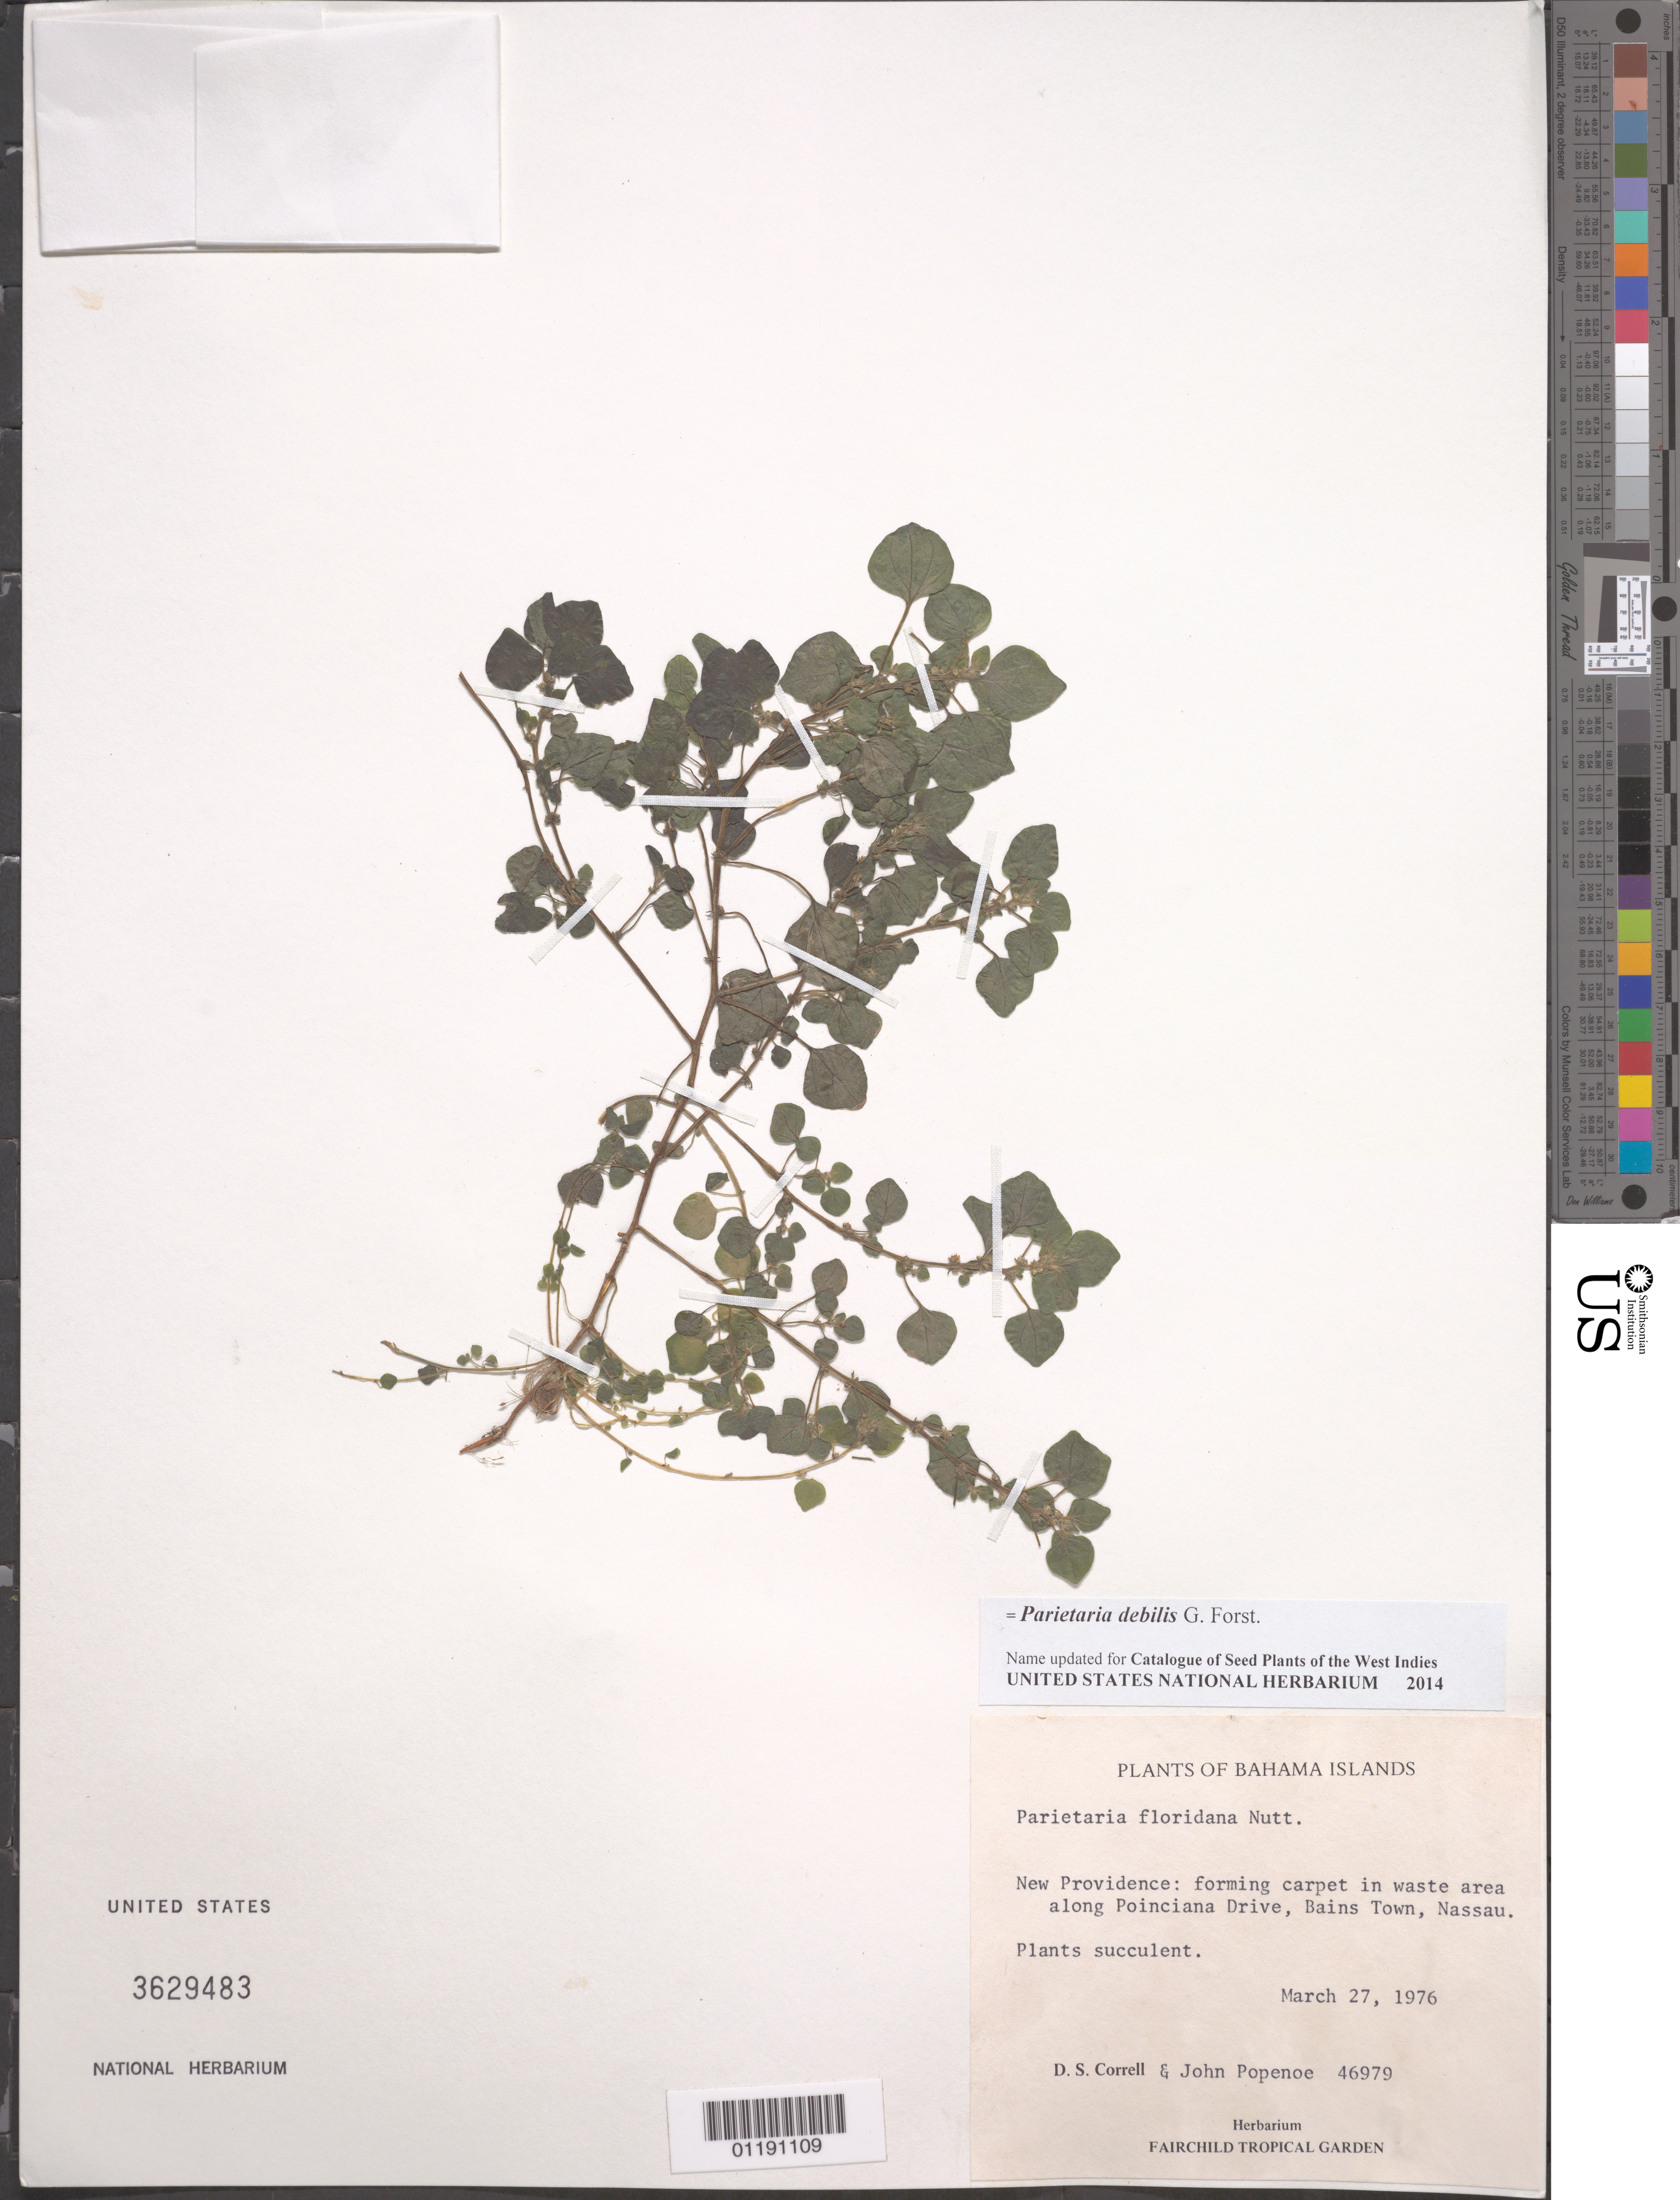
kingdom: Plantae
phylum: Tracheophyta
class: Magnoliopsida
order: Rosales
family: Urticaceae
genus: Parietaria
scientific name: Parietaria debilis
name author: G. Forst.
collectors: D. S. Correll & J. Popenoe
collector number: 46979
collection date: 1976-03-27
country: Bahamas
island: New Providence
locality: Forming carpet in waste area along Poinciana Drive, Bains Town, Nassau.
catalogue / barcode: US 3629483